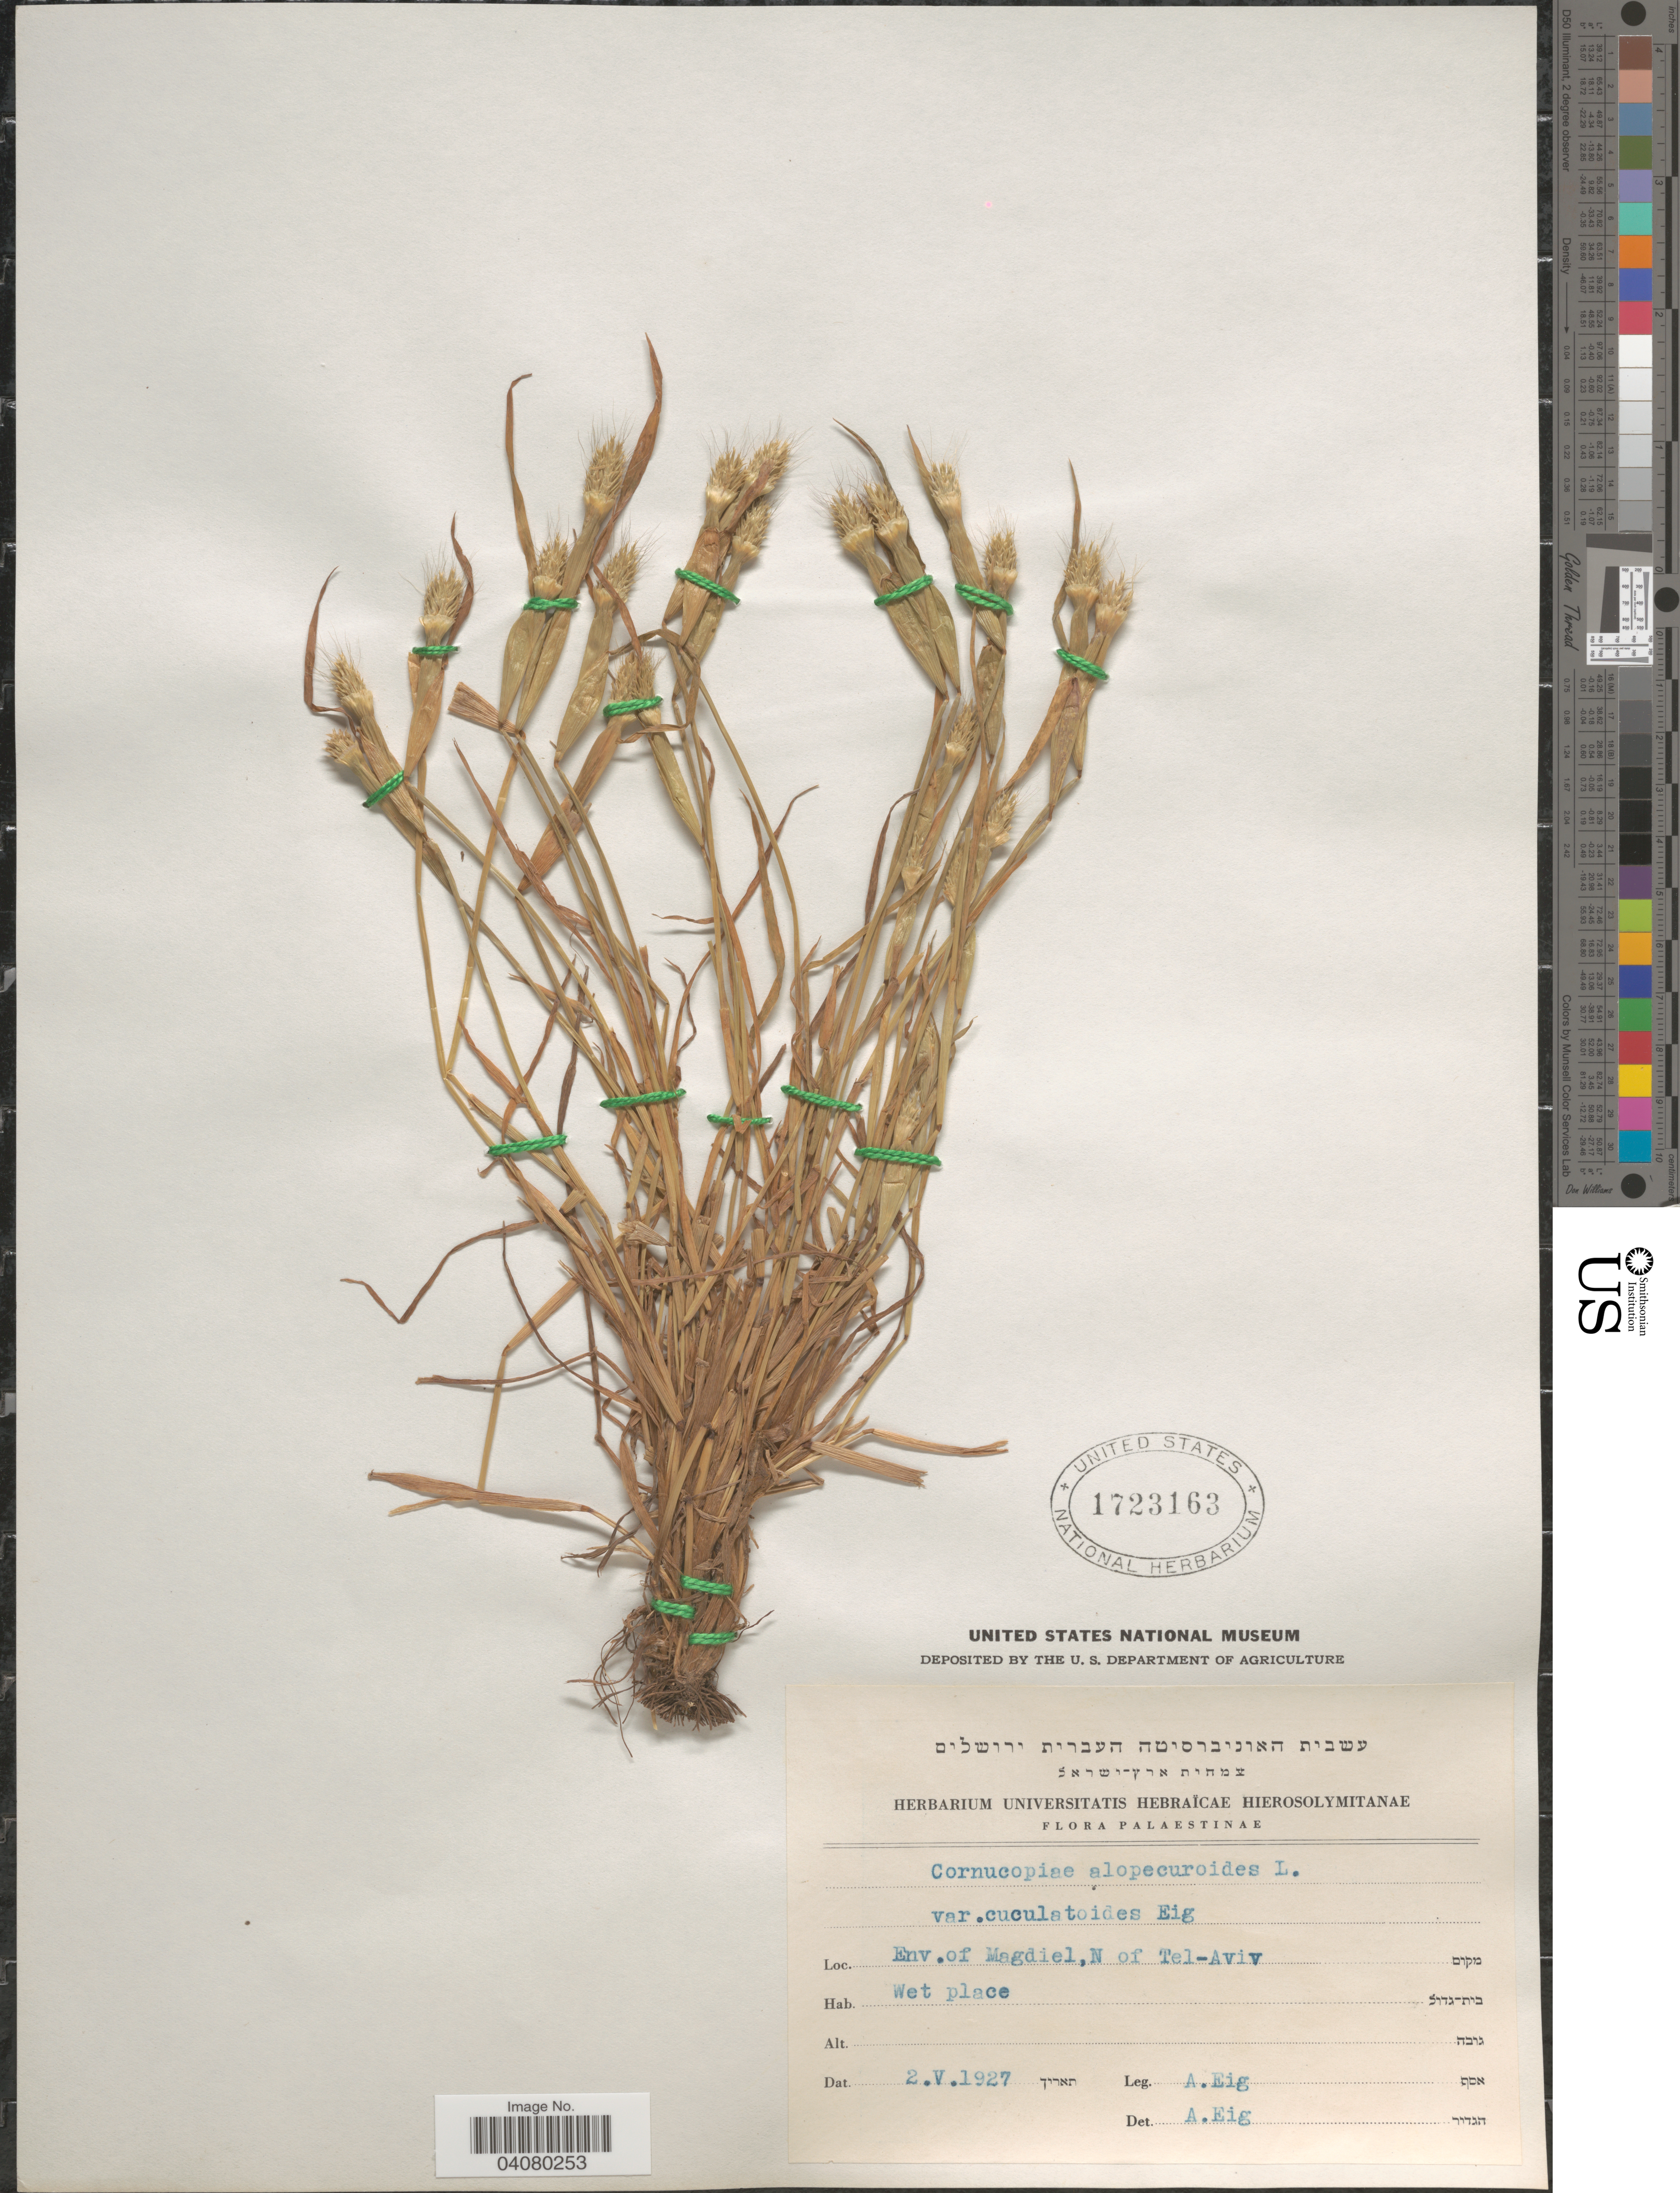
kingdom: Plantae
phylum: Tracheophyta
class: Liliopsida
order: Poales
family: Poaceae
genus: Cornucopiae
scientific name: Cornucopiae alopecuroides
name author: L.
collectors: A. Eig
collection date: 1927-05-02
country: Israel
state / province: Tel Aviv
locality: Env. of Magdiel, N of Tel-Aviv. Palaestinae.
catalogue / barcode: US 1723163